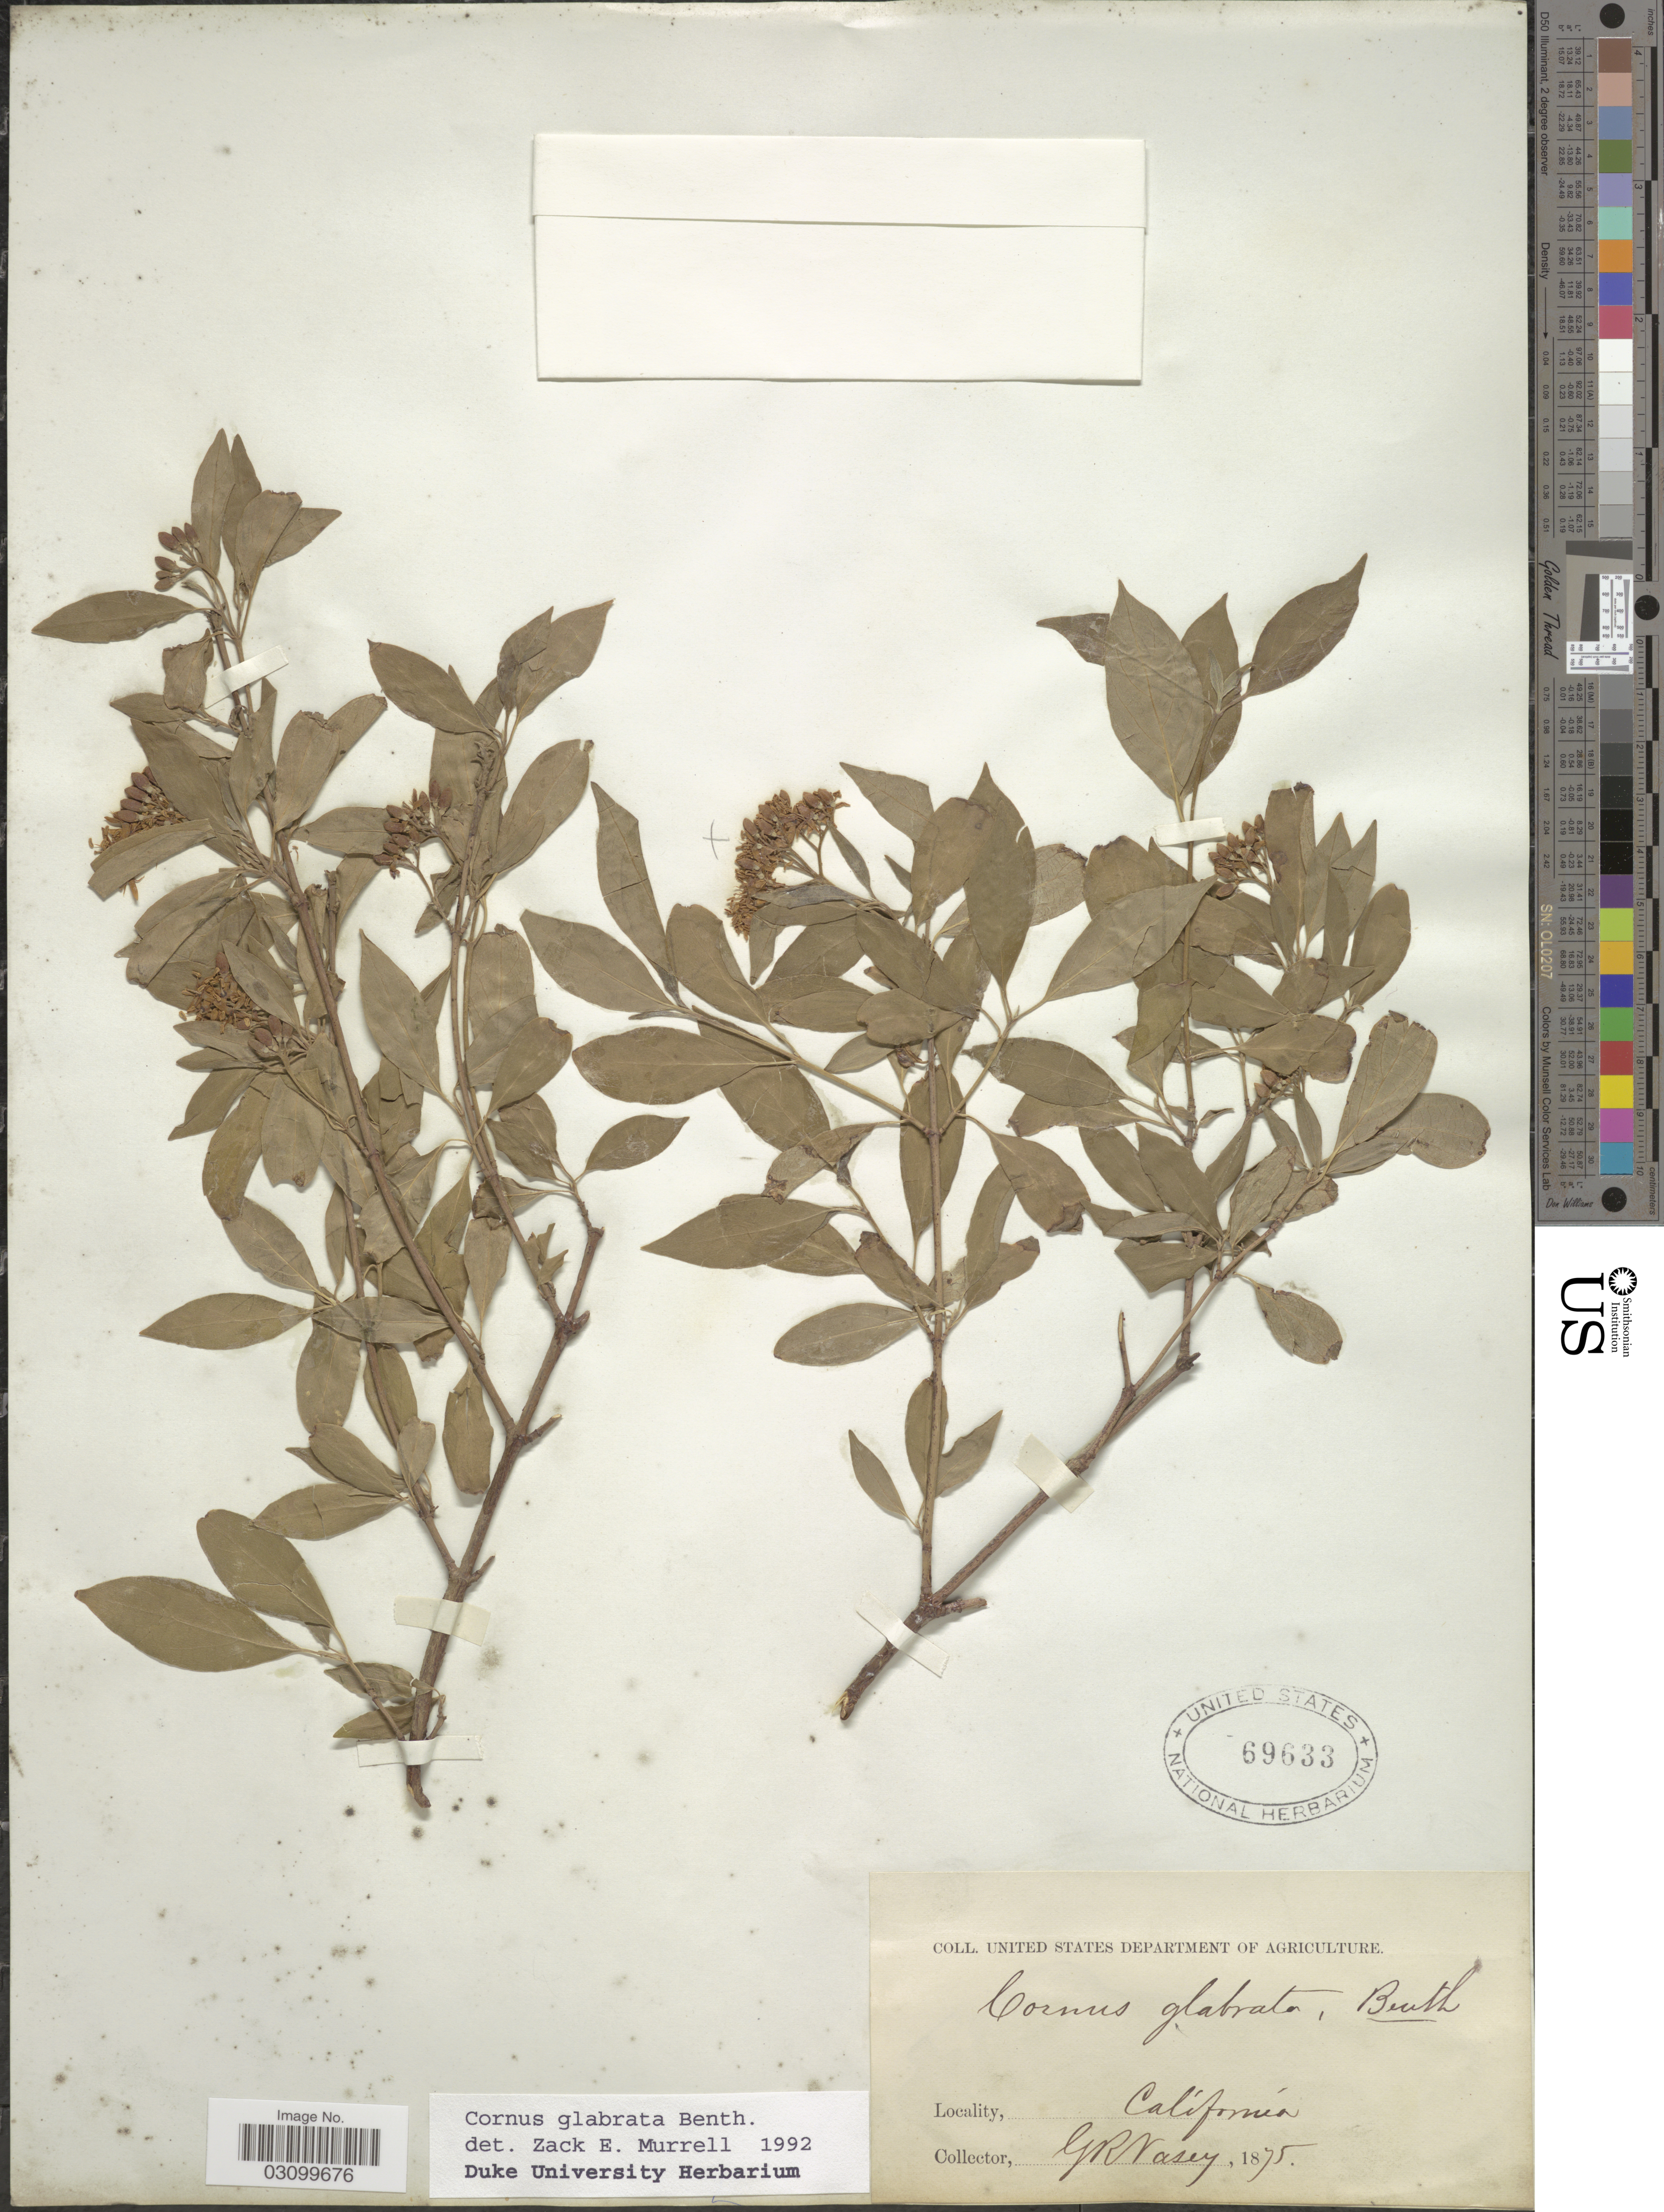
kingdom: Plantae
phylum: Tracheophyta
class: Magnoliopsida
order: Cornales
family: Cornaceae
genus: Cornus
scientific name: Cornus glabrata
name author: Benth.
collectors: G. R. Vasey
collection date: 1875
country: United States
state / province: California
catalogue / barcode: US 69633